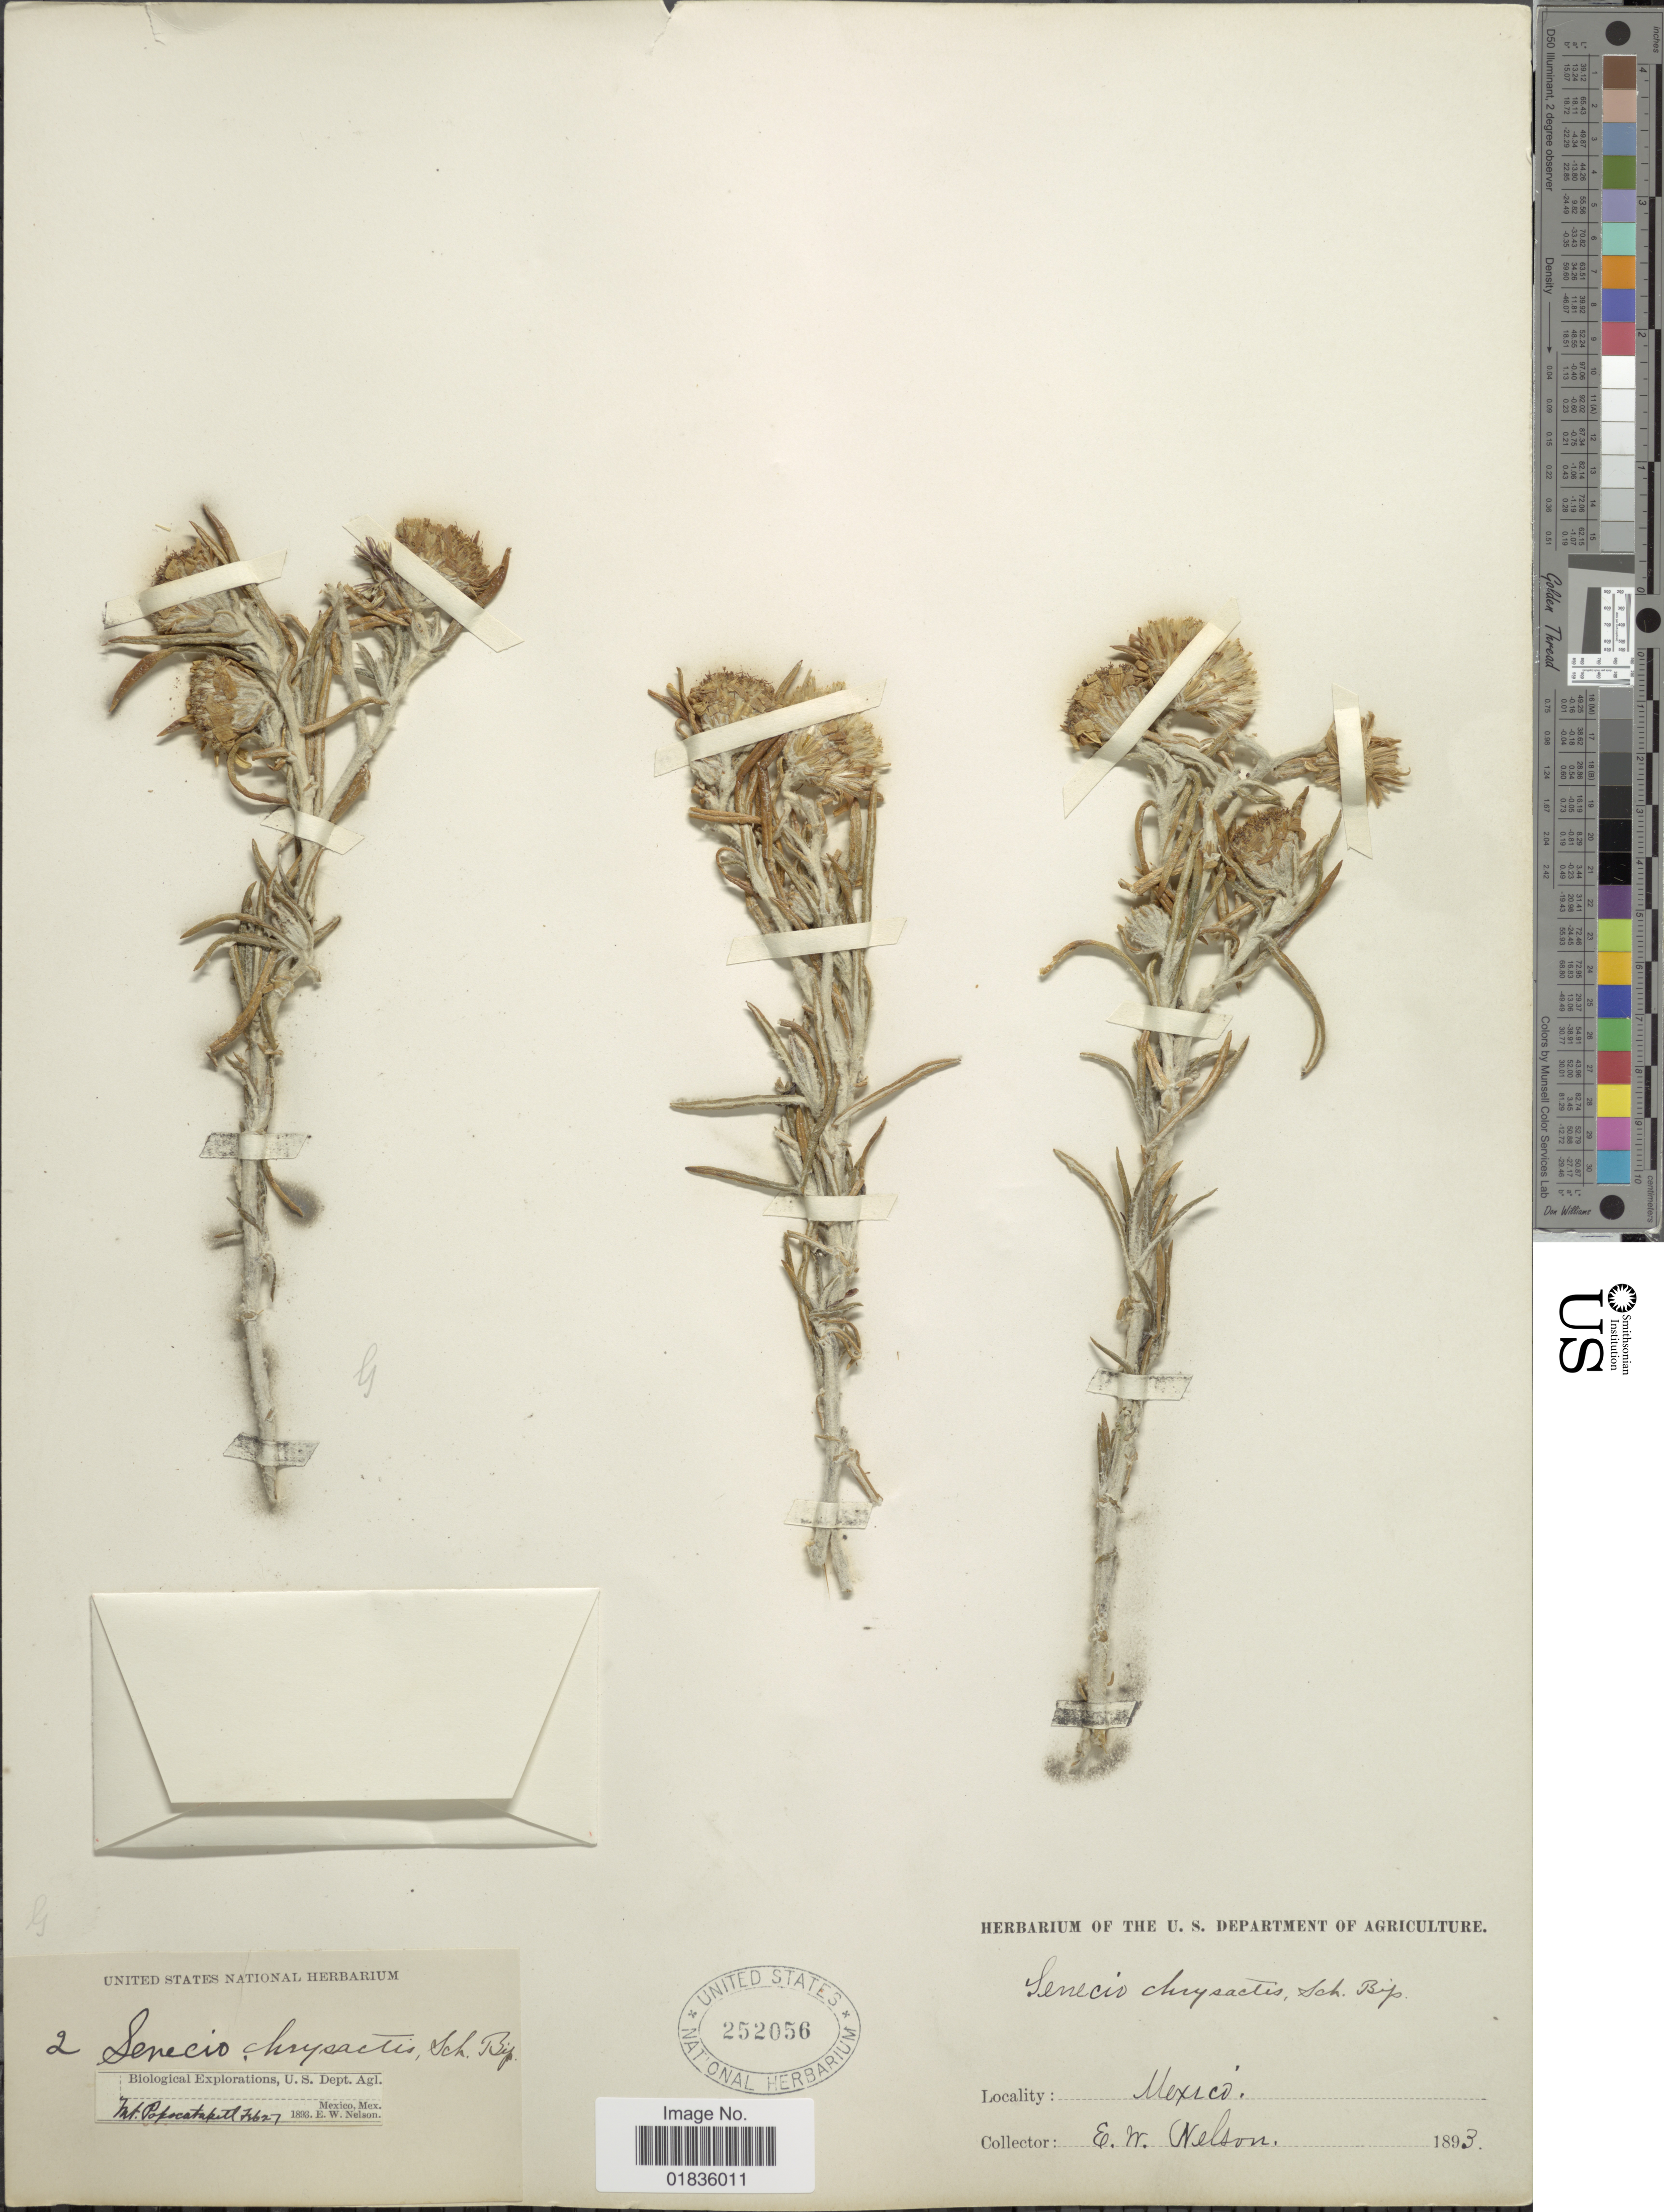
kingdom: Plantae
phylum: Tracheophyta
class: Magnoliopsida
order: Asterales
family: Asteraceae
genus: Senecio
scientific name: Senecio chrysactis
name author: Sch. Bip.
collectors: E. W. Nelson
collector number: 2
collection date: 1896-02-27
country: Mexico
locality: Mt. Popocatepetl.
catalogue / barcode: US 252056